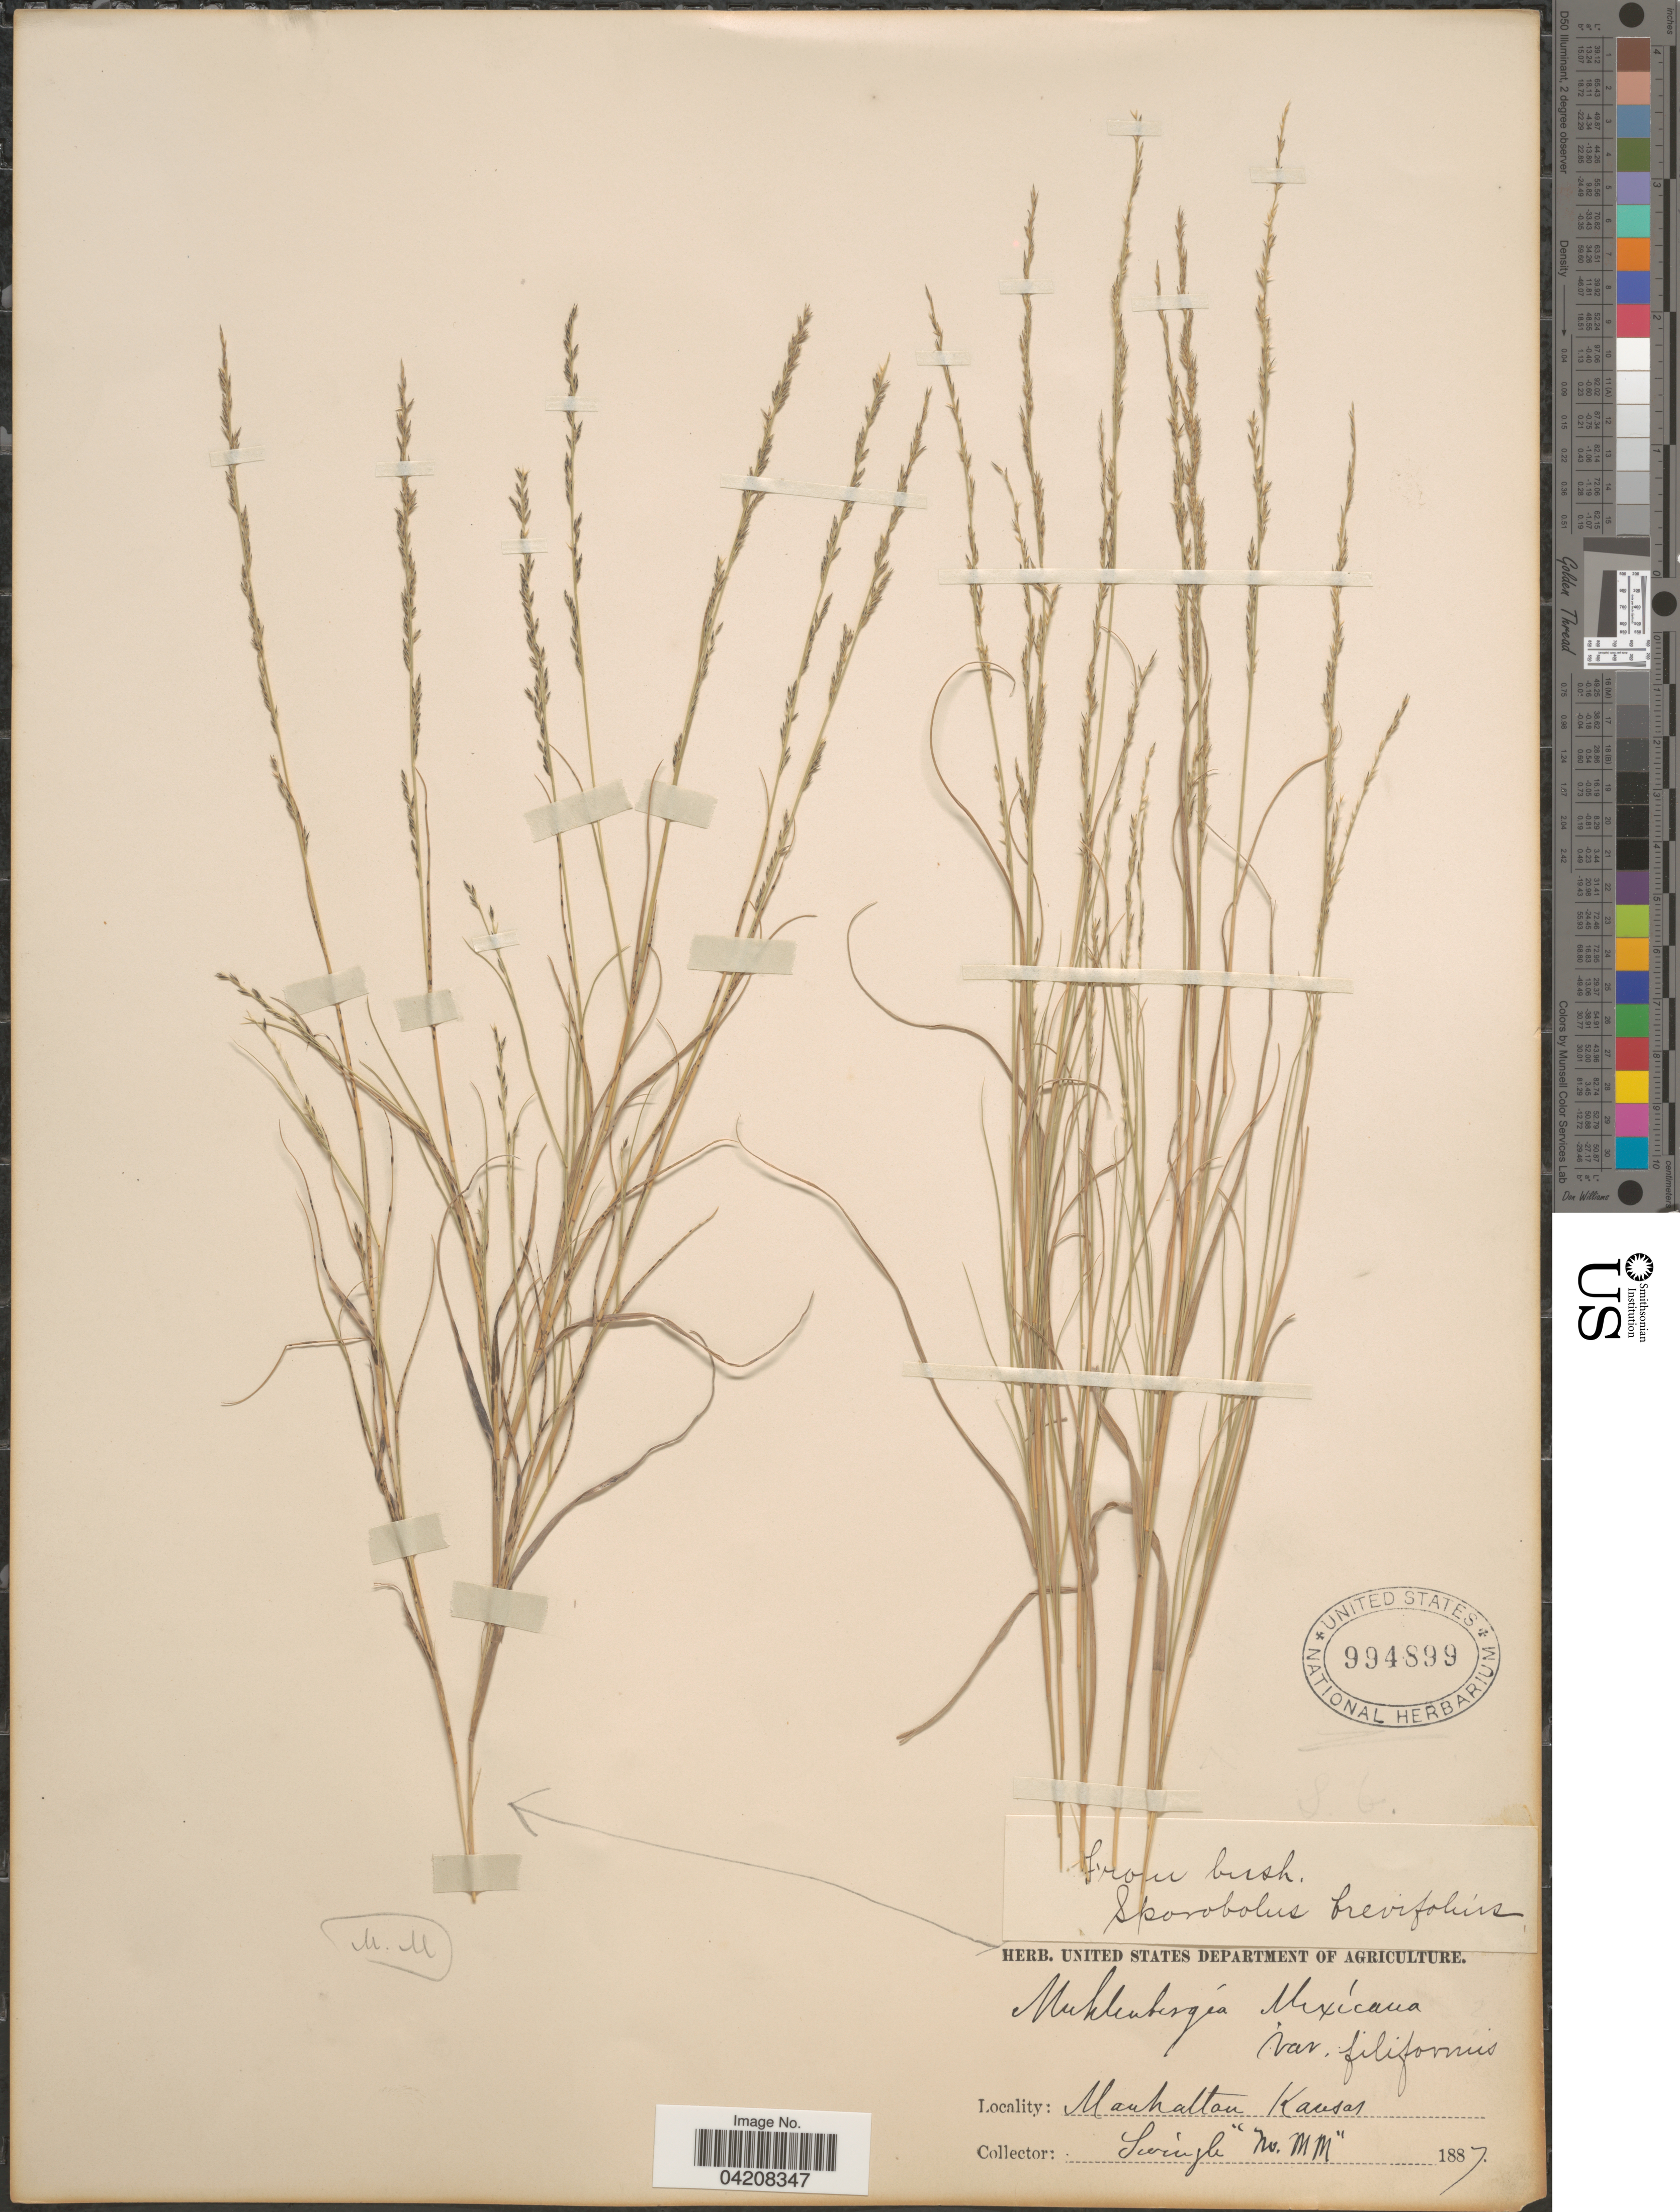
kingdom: Plantae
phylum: Tracheophyta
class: Liliopsida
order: Poales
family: Poaceae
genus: Muhlenbergia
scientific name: Muhlenbergia cuspidata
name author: (Torr. ex Hook.) Rydb.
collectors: -. Swingle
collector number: MM*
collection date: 1887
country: United States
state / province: Kansas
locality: Manhattan.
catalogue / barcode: US 994899